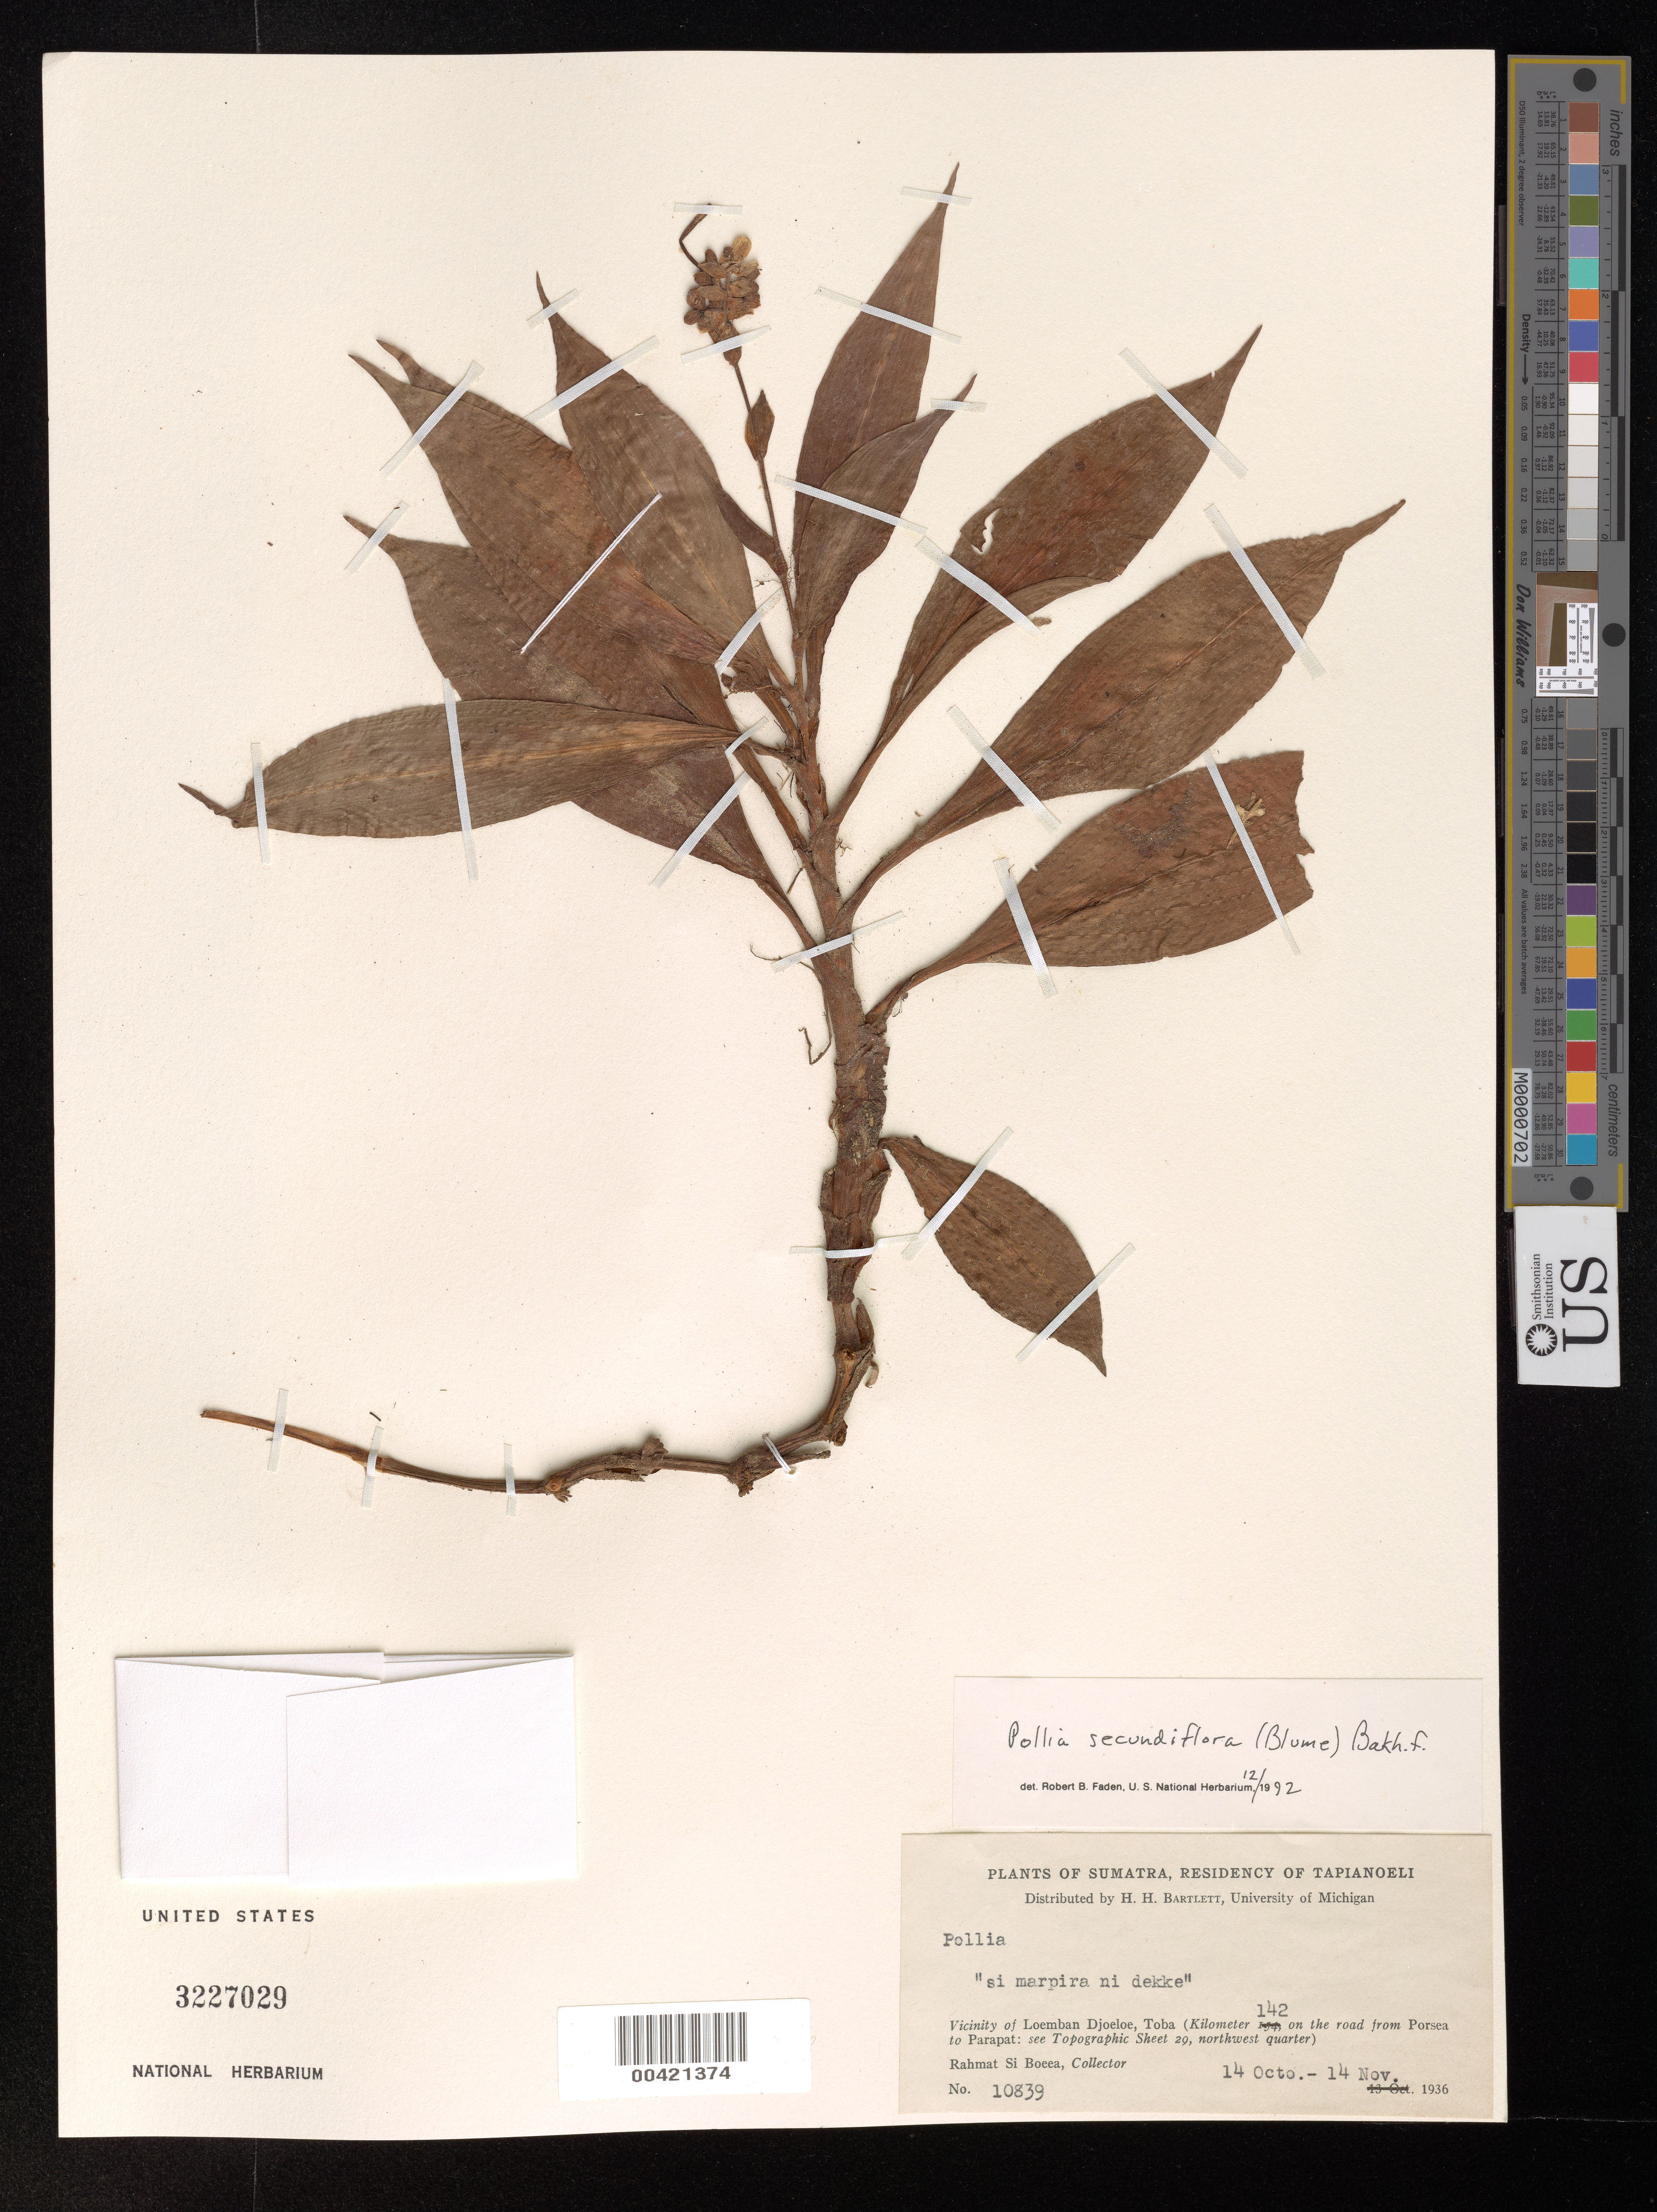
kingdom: Plantae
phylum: Tracheophyta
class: Liliopsida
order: Commelinales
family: Commelinaceae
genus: Pollia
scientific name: Pollia secundiflora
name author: (Blume) Bakh. f.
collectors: Rahmat Si Boeea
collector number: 10839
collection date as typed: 14 Oct 1936 to 14 Nov 1936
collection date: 1936-10-14/1936-11-14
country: Indonesia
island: Sumatra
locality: Loemban djoeloe, toba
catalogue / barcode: US 3227029